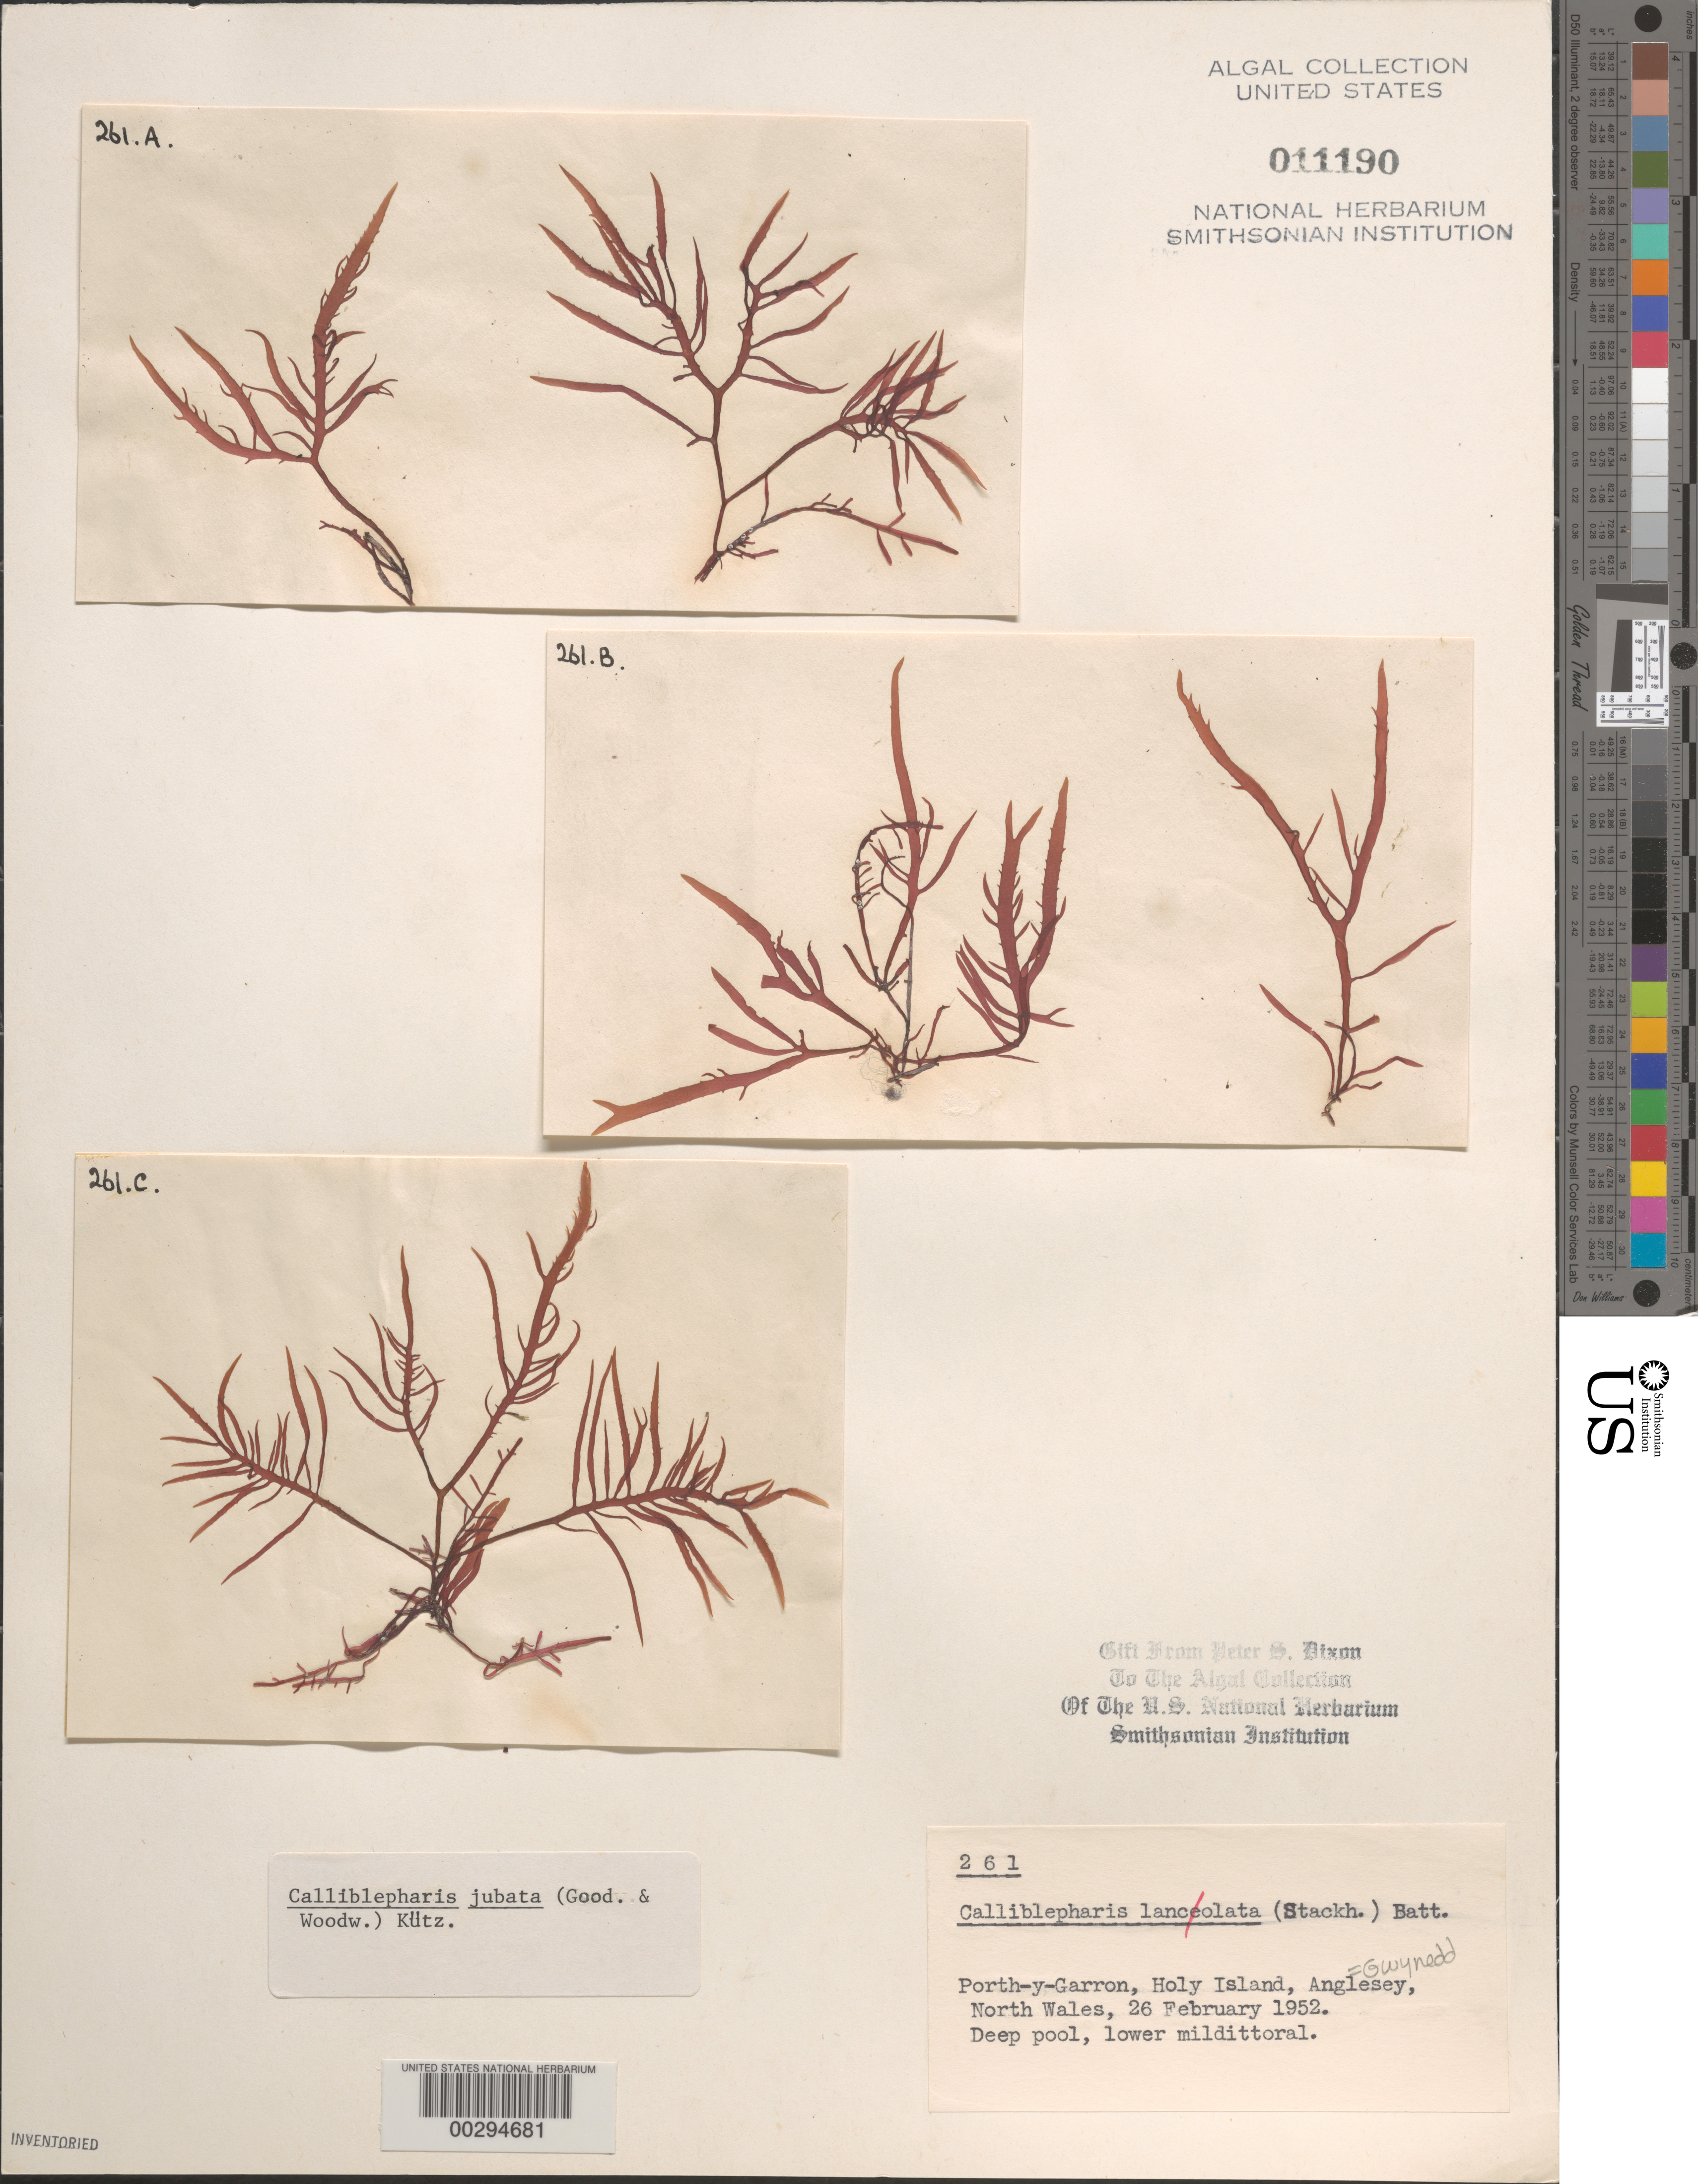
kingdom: Plantae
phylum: Rhodophyta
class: Florideophyceae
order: Gigartinales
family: Cystocloniaceae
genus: Calliblepharis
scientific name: Calliblepharis jubata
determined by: Dixon, P. S.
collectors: P. S. Dixon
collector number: PSD 261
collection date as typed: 26 Feb 1952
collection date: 1952-02-26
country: United Kingdom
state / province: Wales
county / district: Gwynedd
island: Anglesey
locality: Porth-y-garron, Holy Island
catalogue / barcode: US 11190